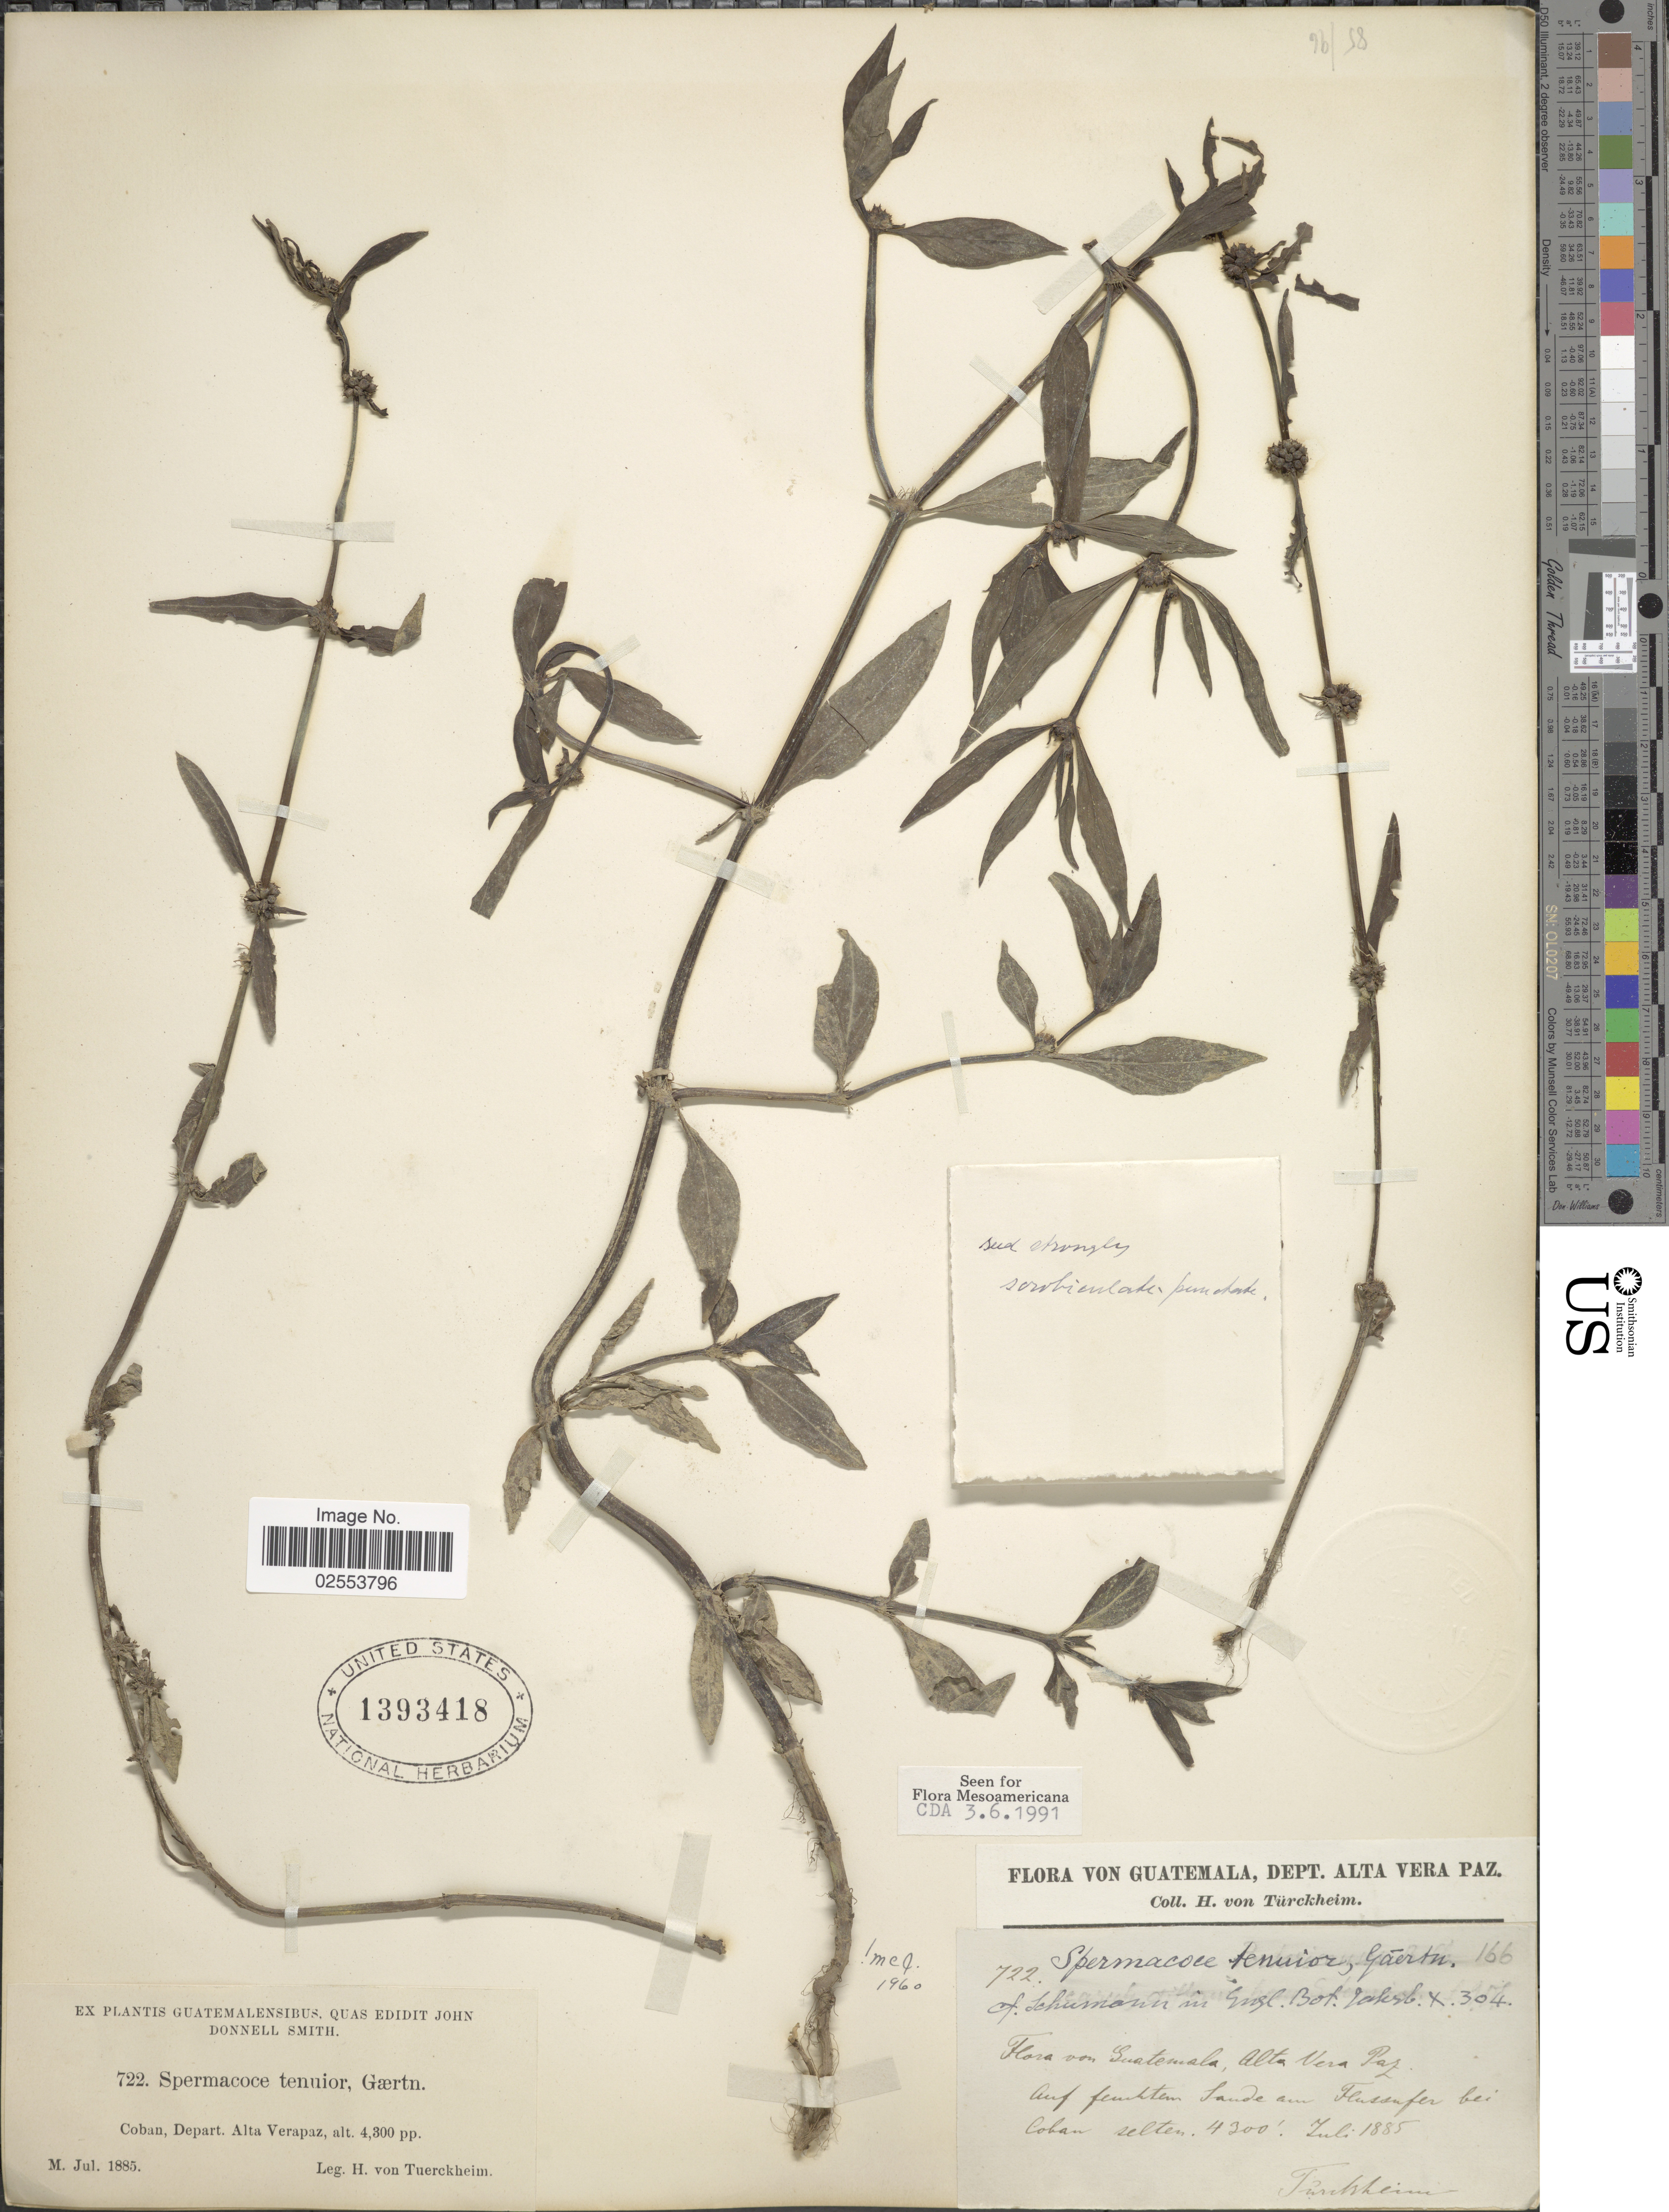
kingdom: Plantae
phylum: Tracheophyta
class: Magnoliopsida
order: Gentianales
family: Rubiaceae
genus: Spermacoce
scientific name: Spermacoce tenuior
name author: L.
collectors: H. von Türckheim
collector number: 722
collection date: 1885-07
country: Guatemala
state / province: Alta Verapaz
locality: Coban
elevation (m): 1311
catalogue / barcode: US 1393418